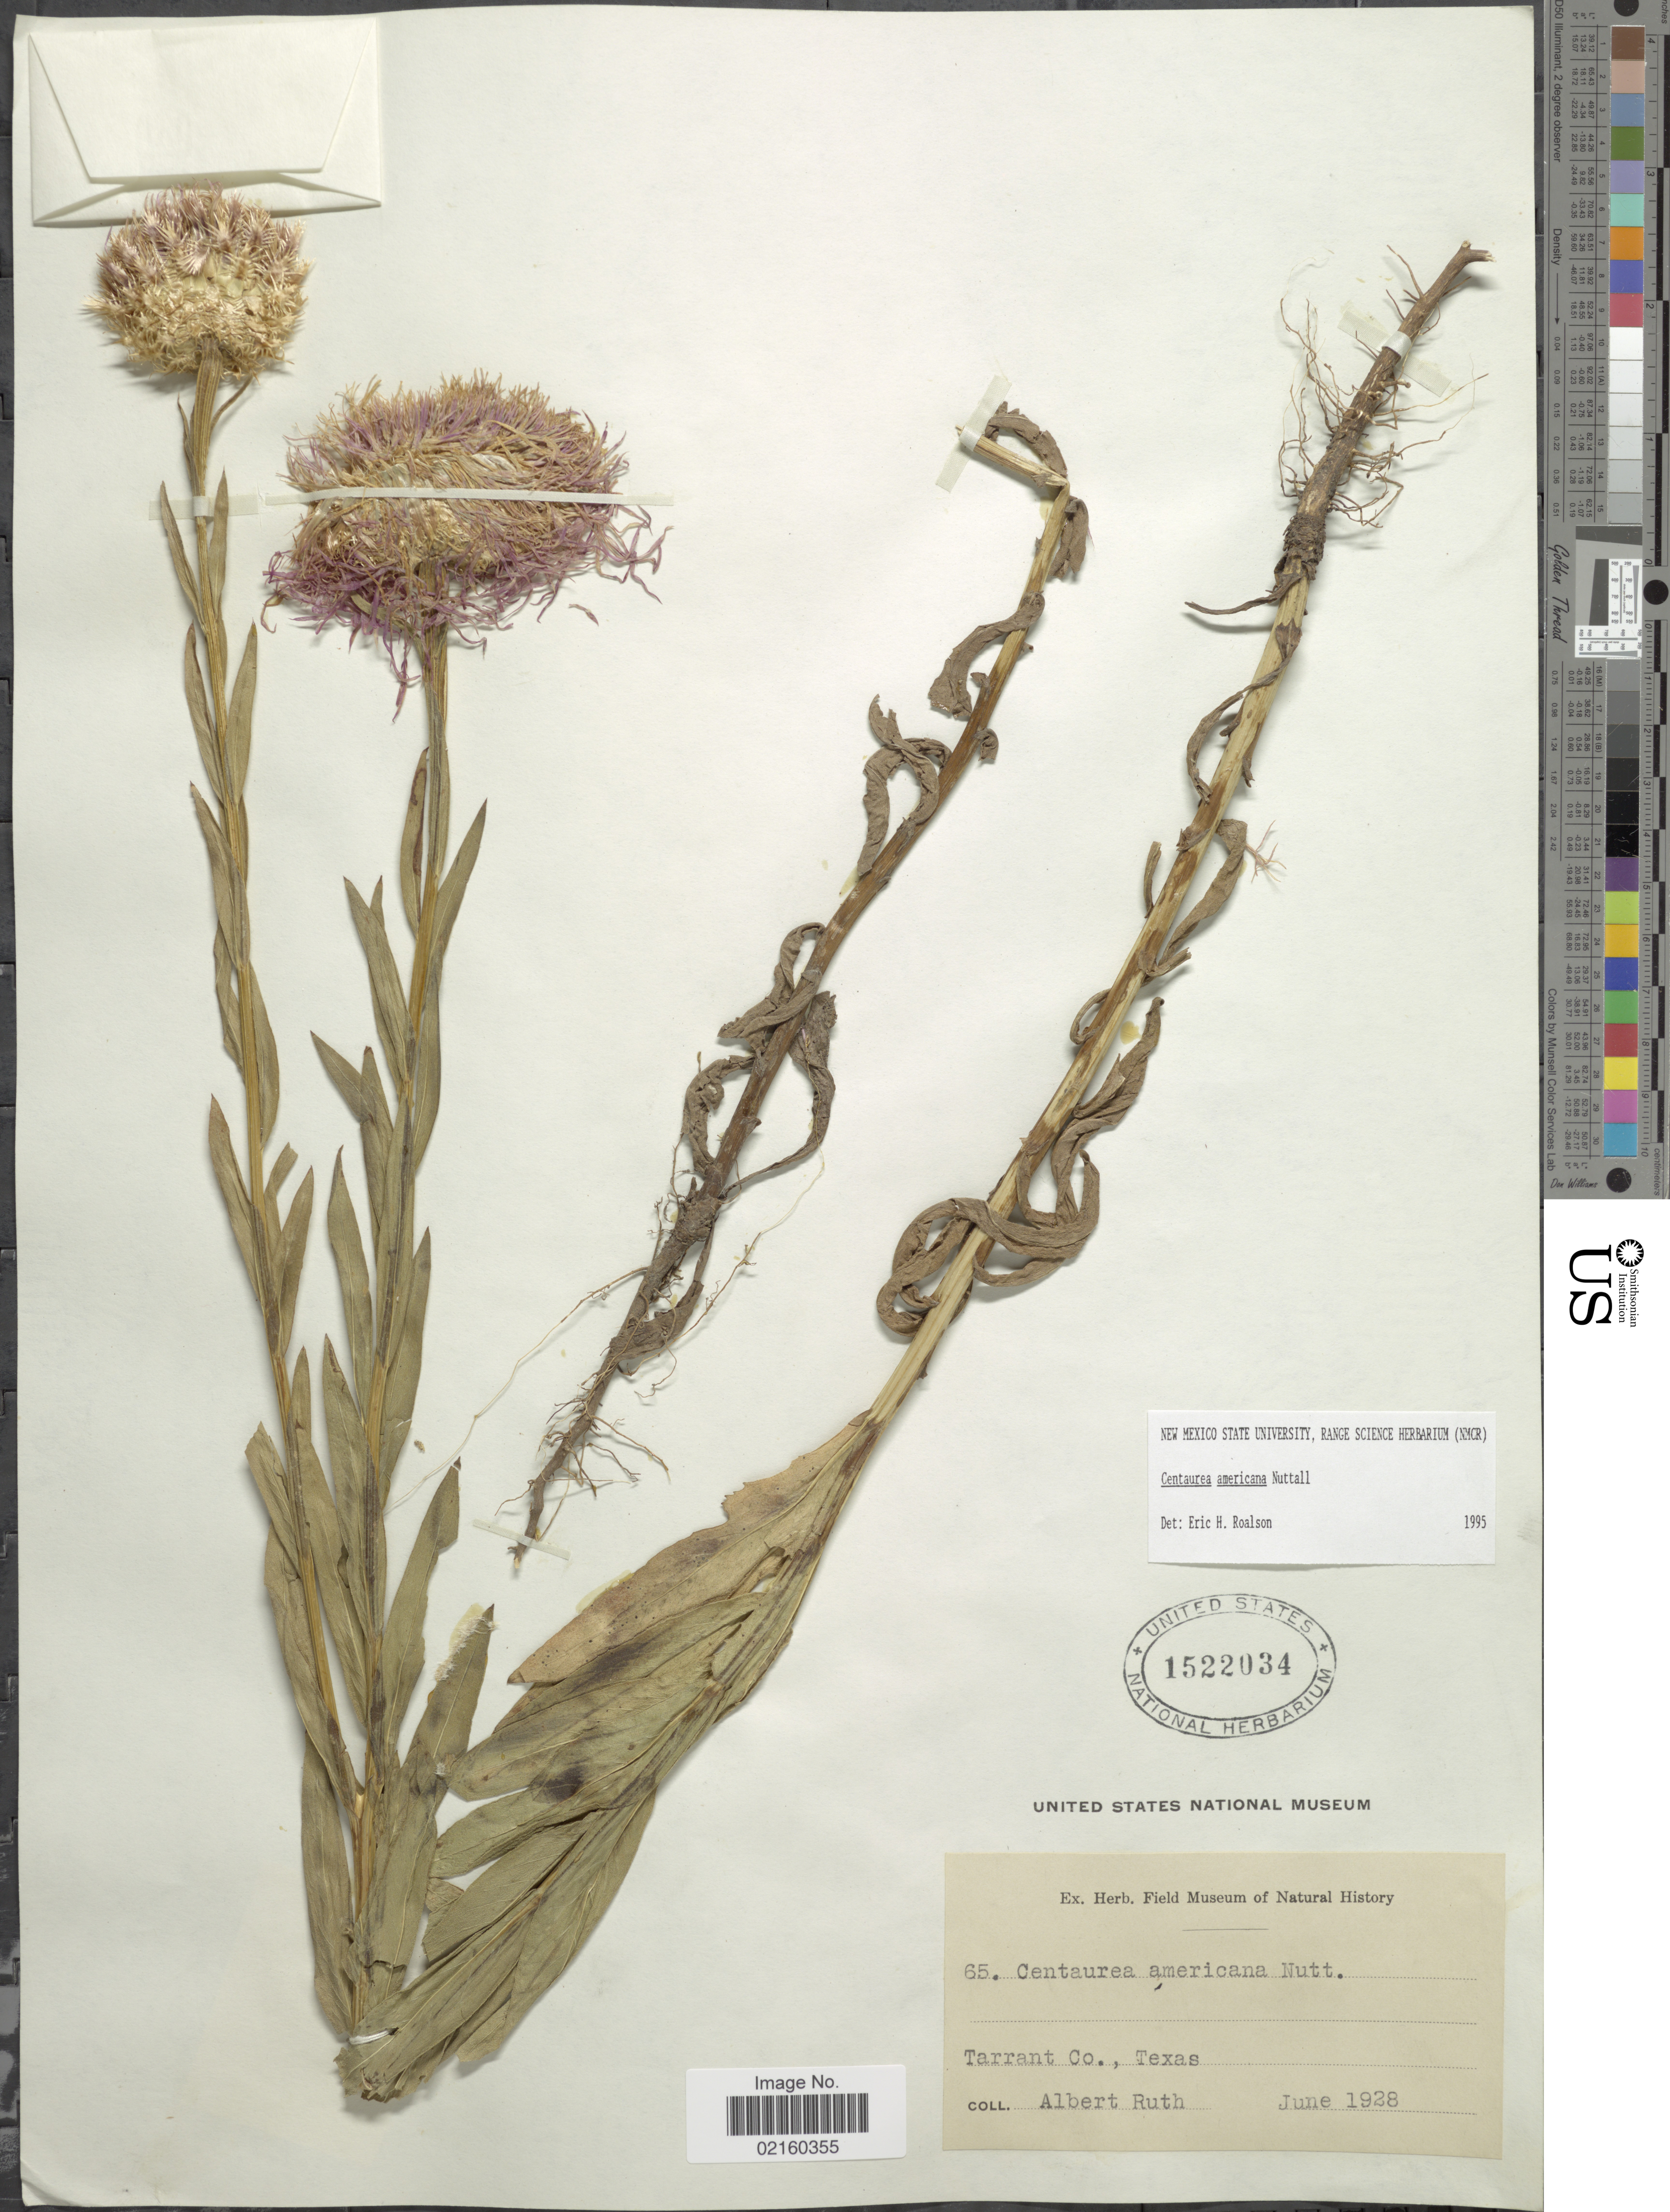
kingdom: Plantae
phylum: Tracheophyta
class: Magnoliopsida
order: Asterales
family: Asteraceae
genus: Plectocephalus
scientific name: Plectocephalus americanus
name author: (Nutt.) D. Don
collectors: A. Ruth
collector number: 65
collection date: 1928-06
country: United States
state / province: Texas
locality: Tarrant Co.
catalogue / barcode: US 1522034